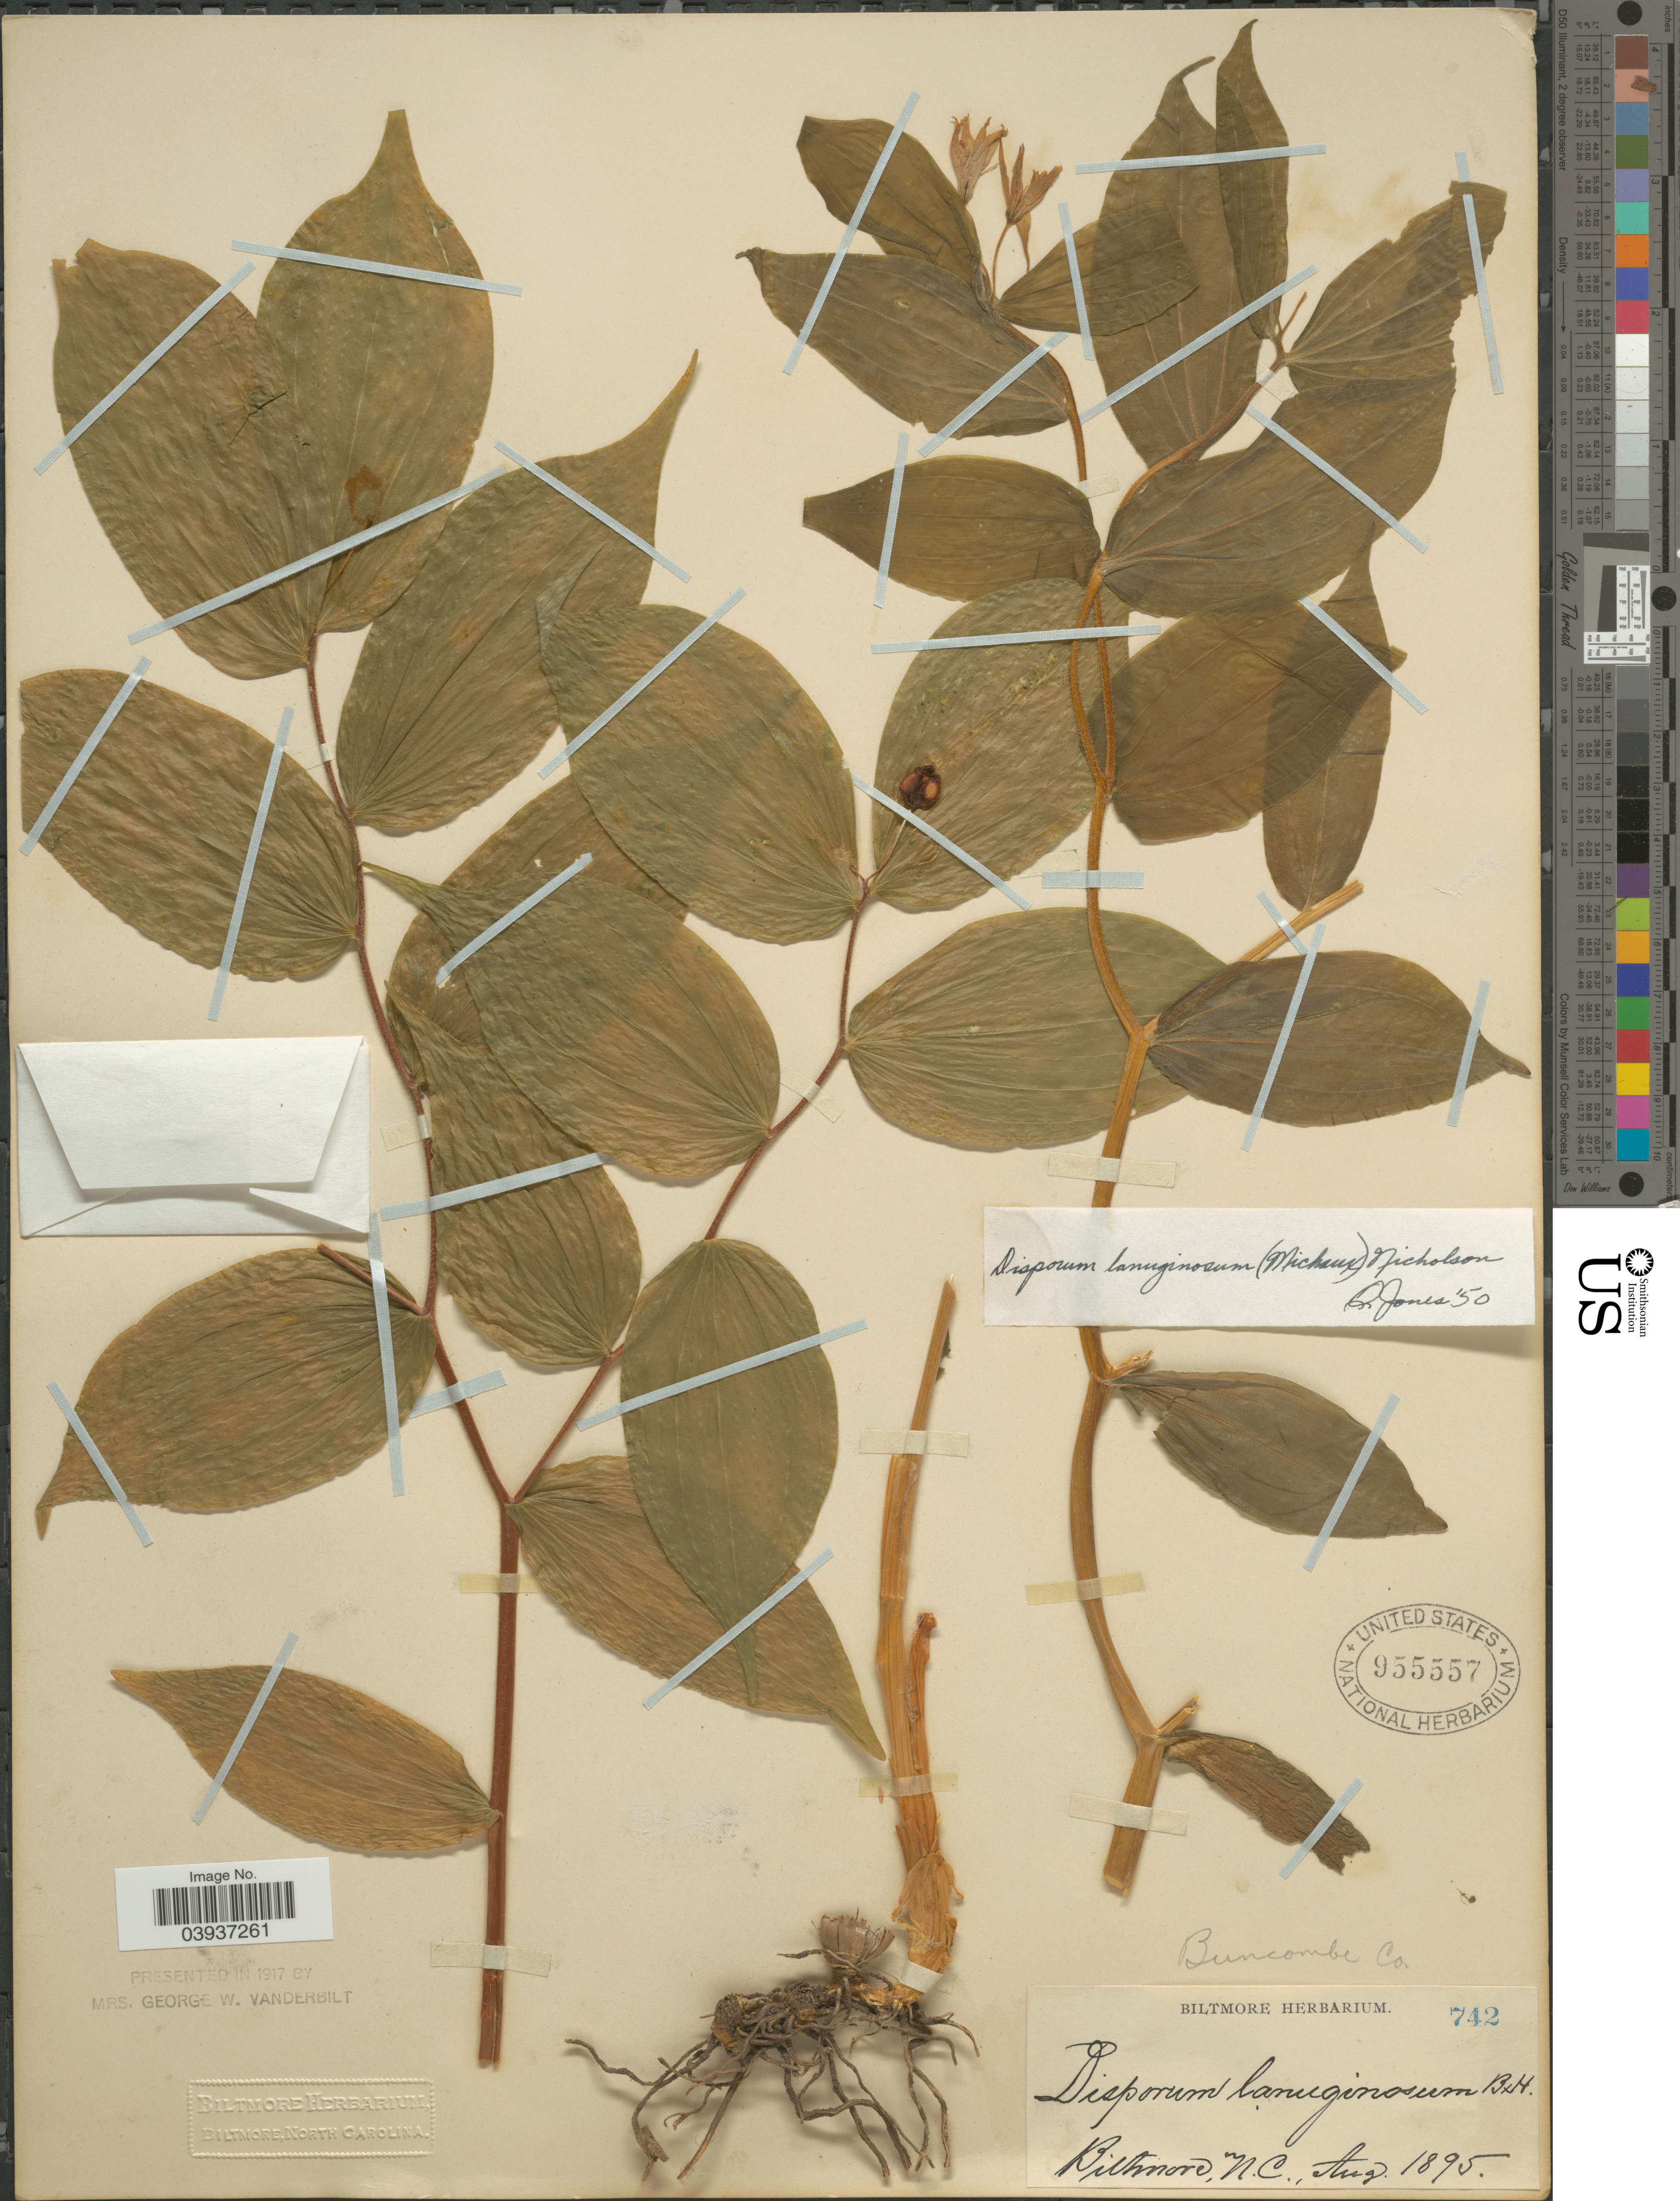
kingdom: Plantae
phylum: Tracheophyta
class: Liliopsida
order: Liliales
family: Colchicaceae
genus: Disporum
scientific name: Disporum lanuginosum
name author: (Michx.) G. Nicholson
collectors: ex herb. Biltmore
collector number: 742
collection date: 1895-08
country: United States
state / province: North Carolina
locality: Buncombe Co. Biltmore.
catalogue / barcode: US 955557